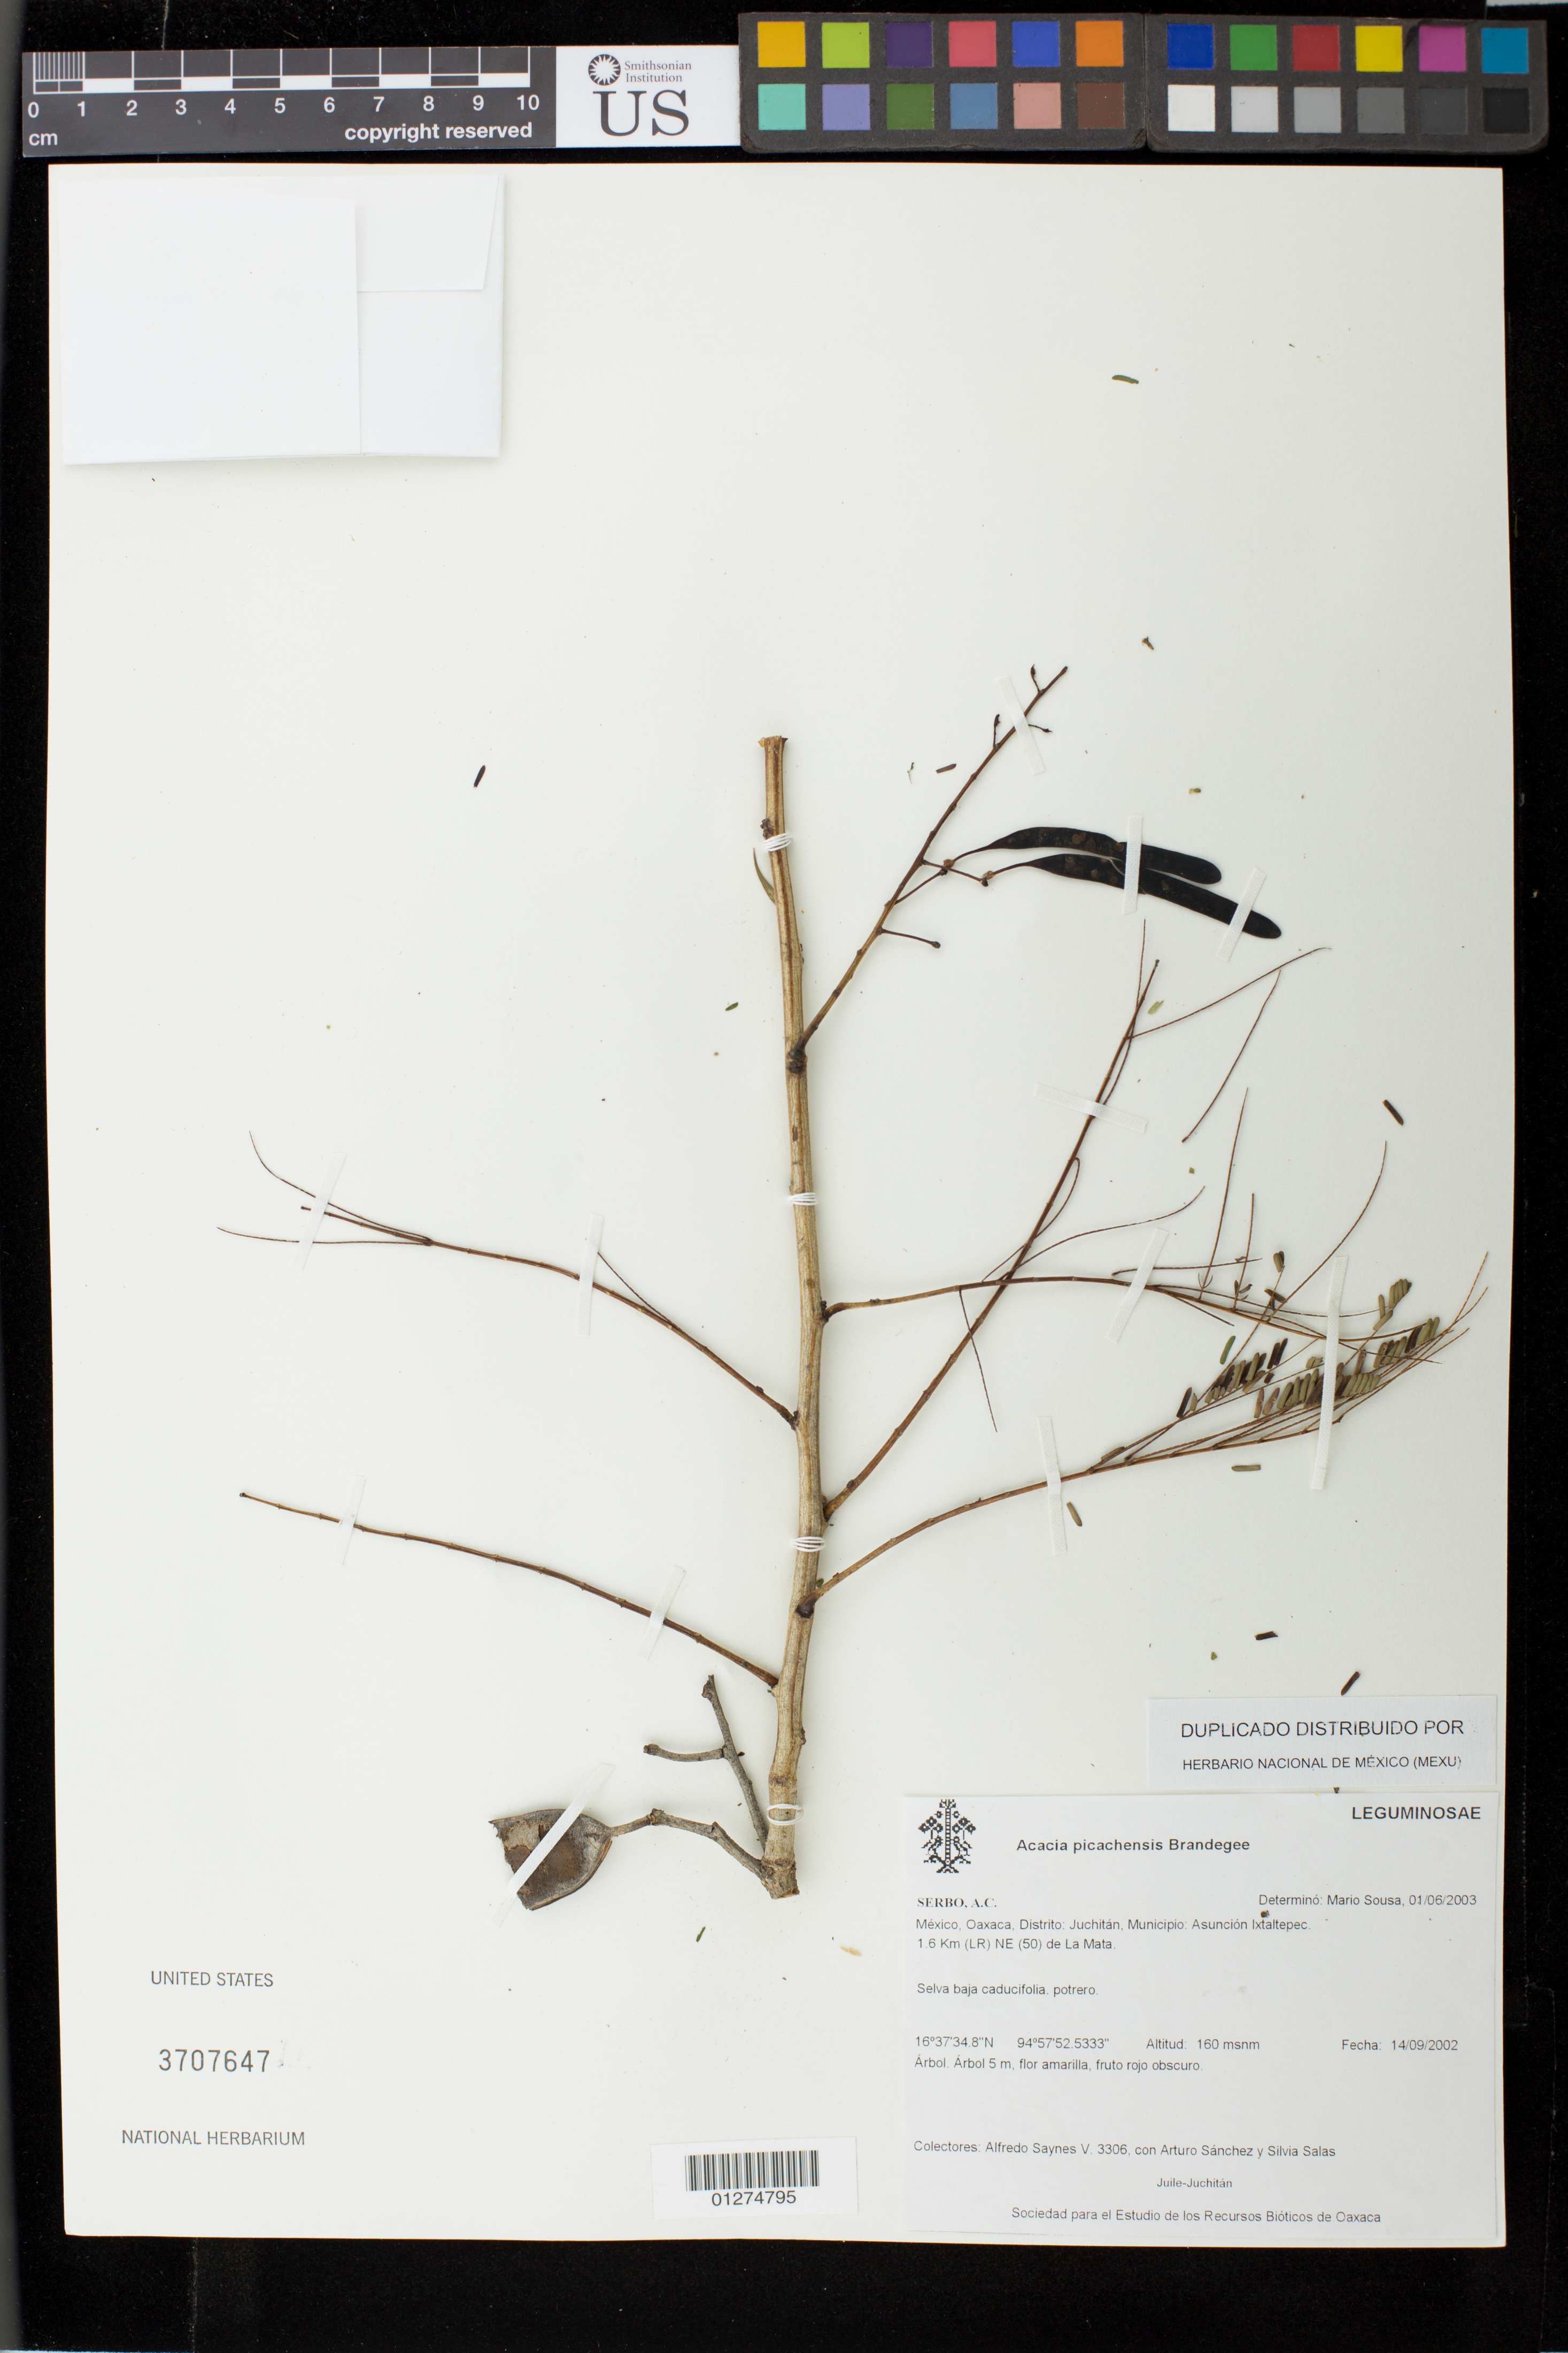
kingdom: Plantae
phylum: Tracheophyta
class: Magnoliopsida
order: Fabales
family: Fabaceae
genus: Senegalia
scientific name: Senegalia picachensis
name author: (Brandegee) Britton & Rose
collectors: A. Saynes V, A. Sánchez & S. Salas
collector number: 3306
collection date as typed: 01/06/2003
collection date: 2003-06-01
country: Mexico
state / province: Oaxaca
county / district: Juchitán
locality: Municipio: Asunción Ixtaltepec, 1.6 Km (LR) NE (50) de La Mata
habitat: selva baja caducifolia, potrero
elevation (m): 160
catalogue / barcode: US 3707647